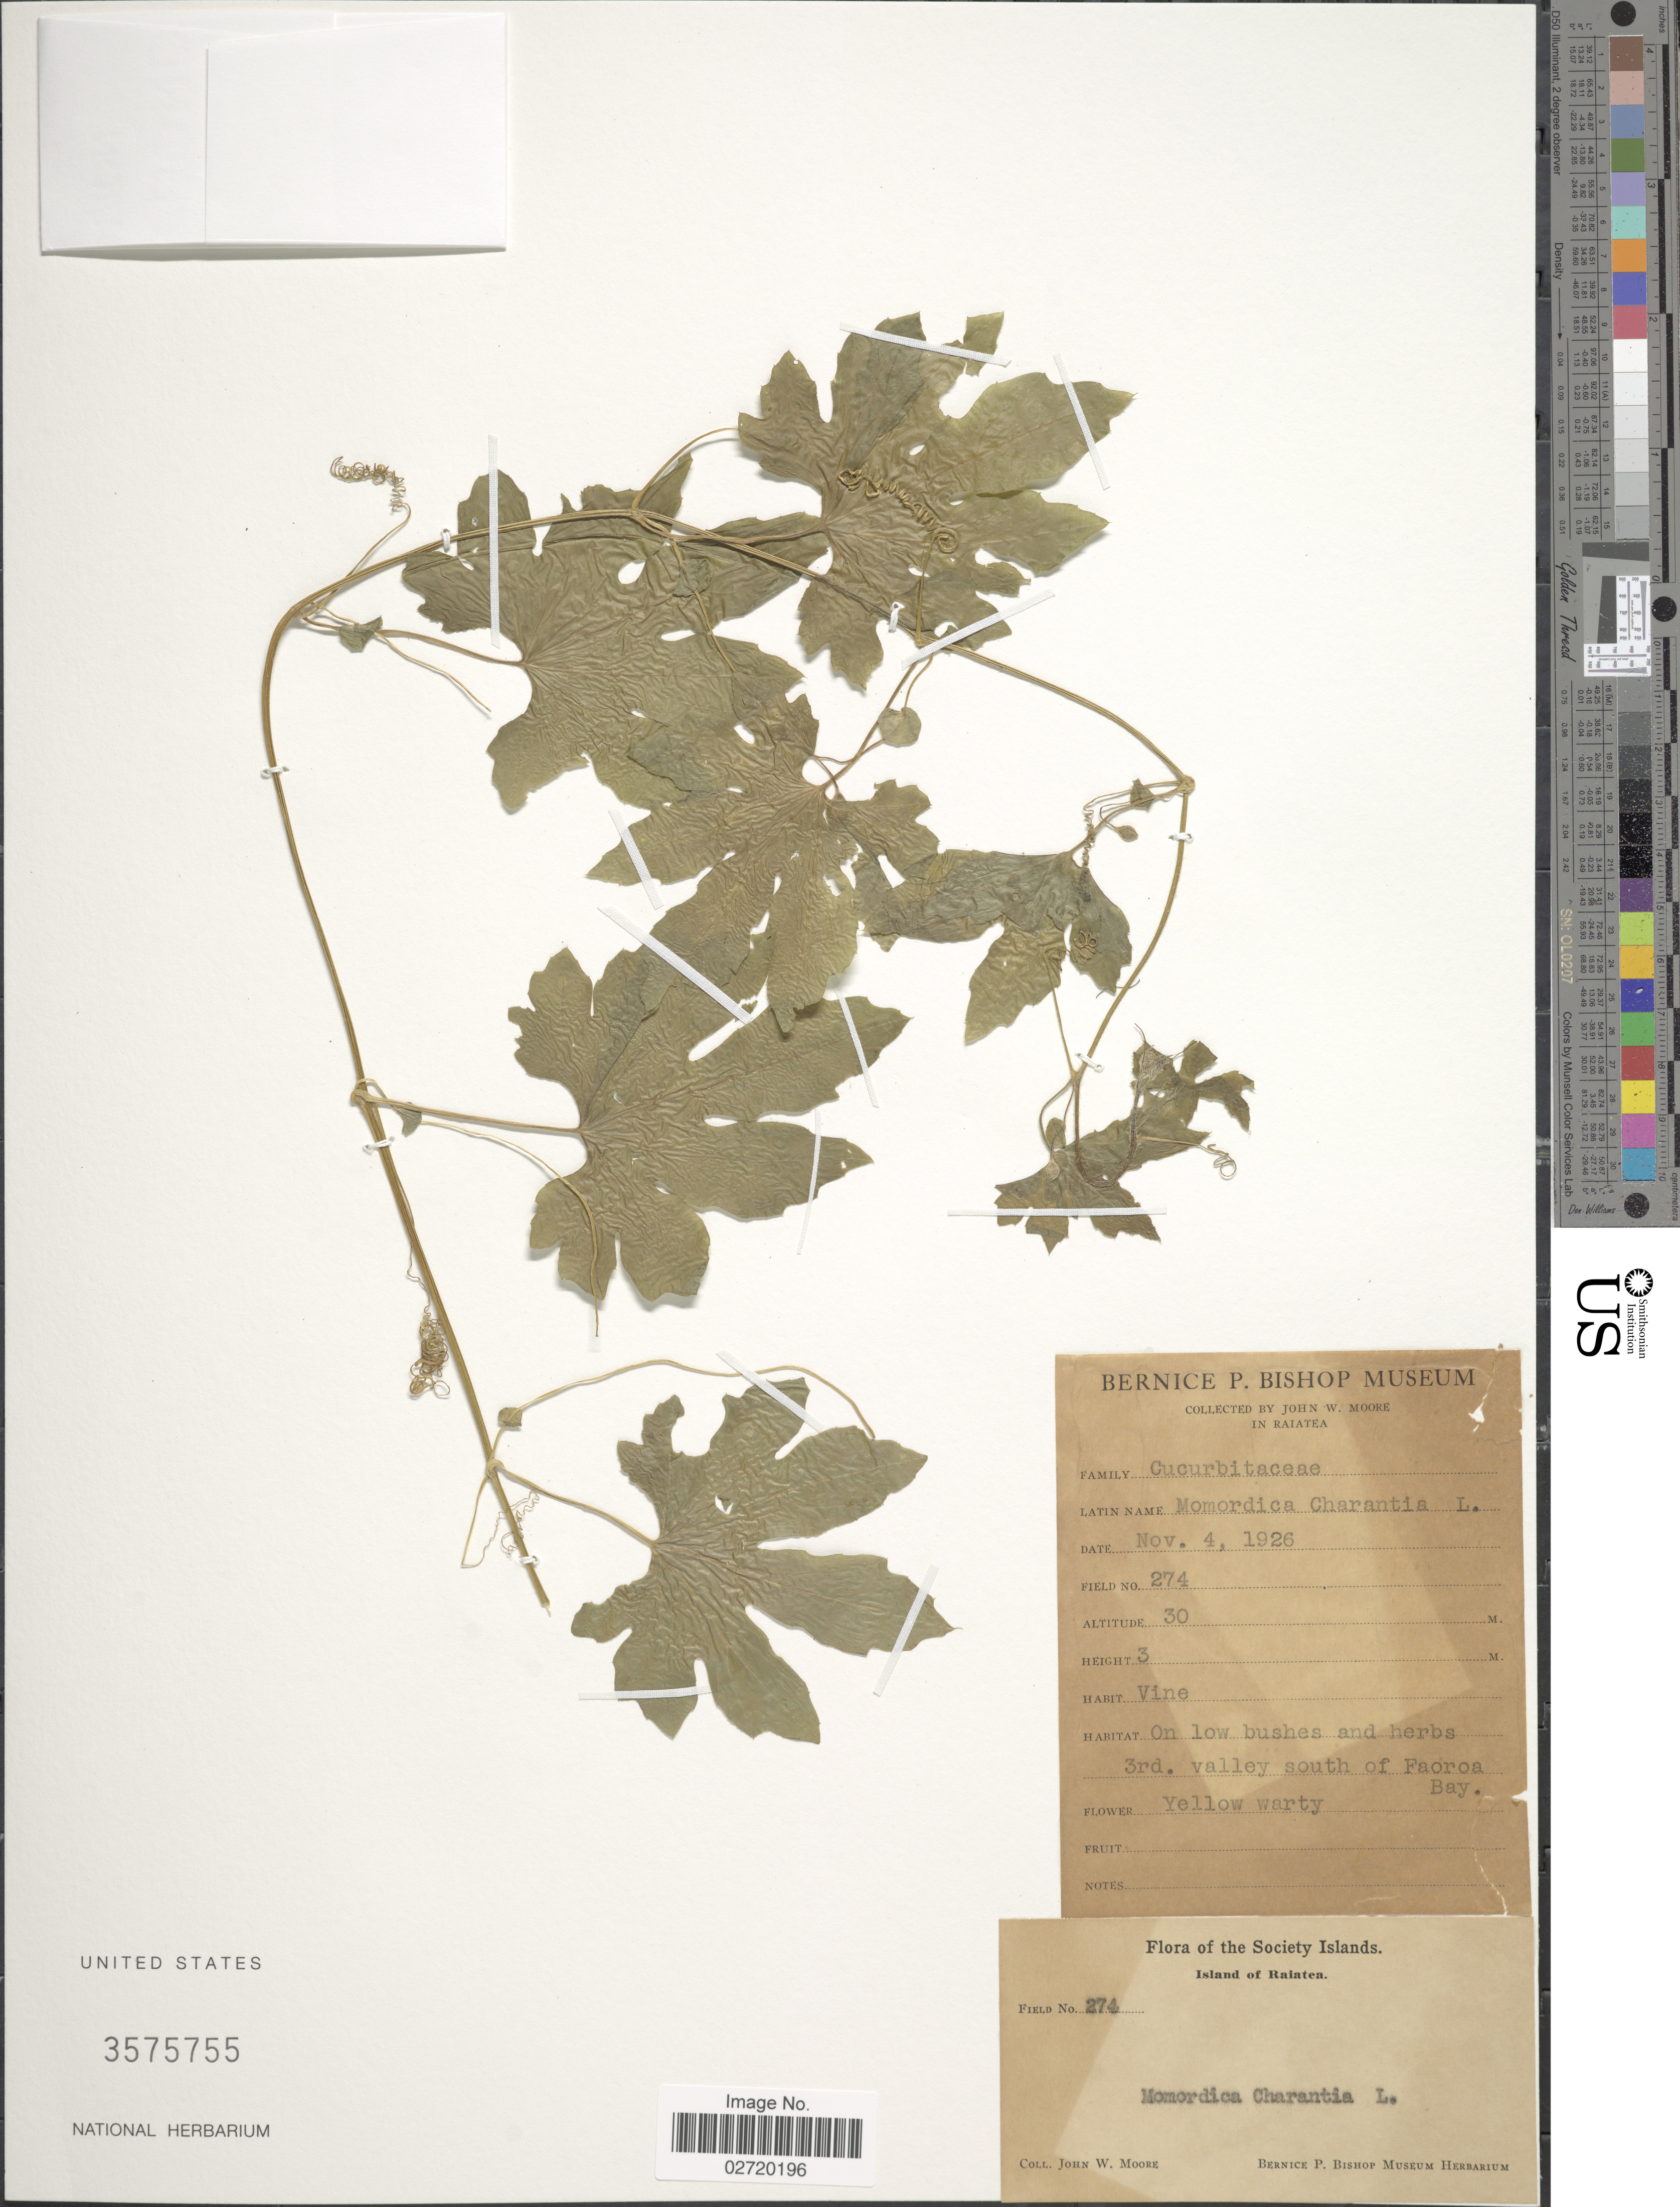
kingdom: Plantae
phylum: Tracheophyta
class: Magnoliopsida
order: Cucurbitales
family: Cucurbitaceae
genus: Momordica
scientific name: Momordica charantia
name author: L.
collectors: J. Moore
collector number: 274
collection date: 1926-11-05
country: French Polynesia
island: Raiatea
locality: The Society Islands, Island of Raiatea, on low bushes and herbs 3rd. valley south of Faoroa Bay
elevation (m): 30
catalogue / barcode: US 3575755